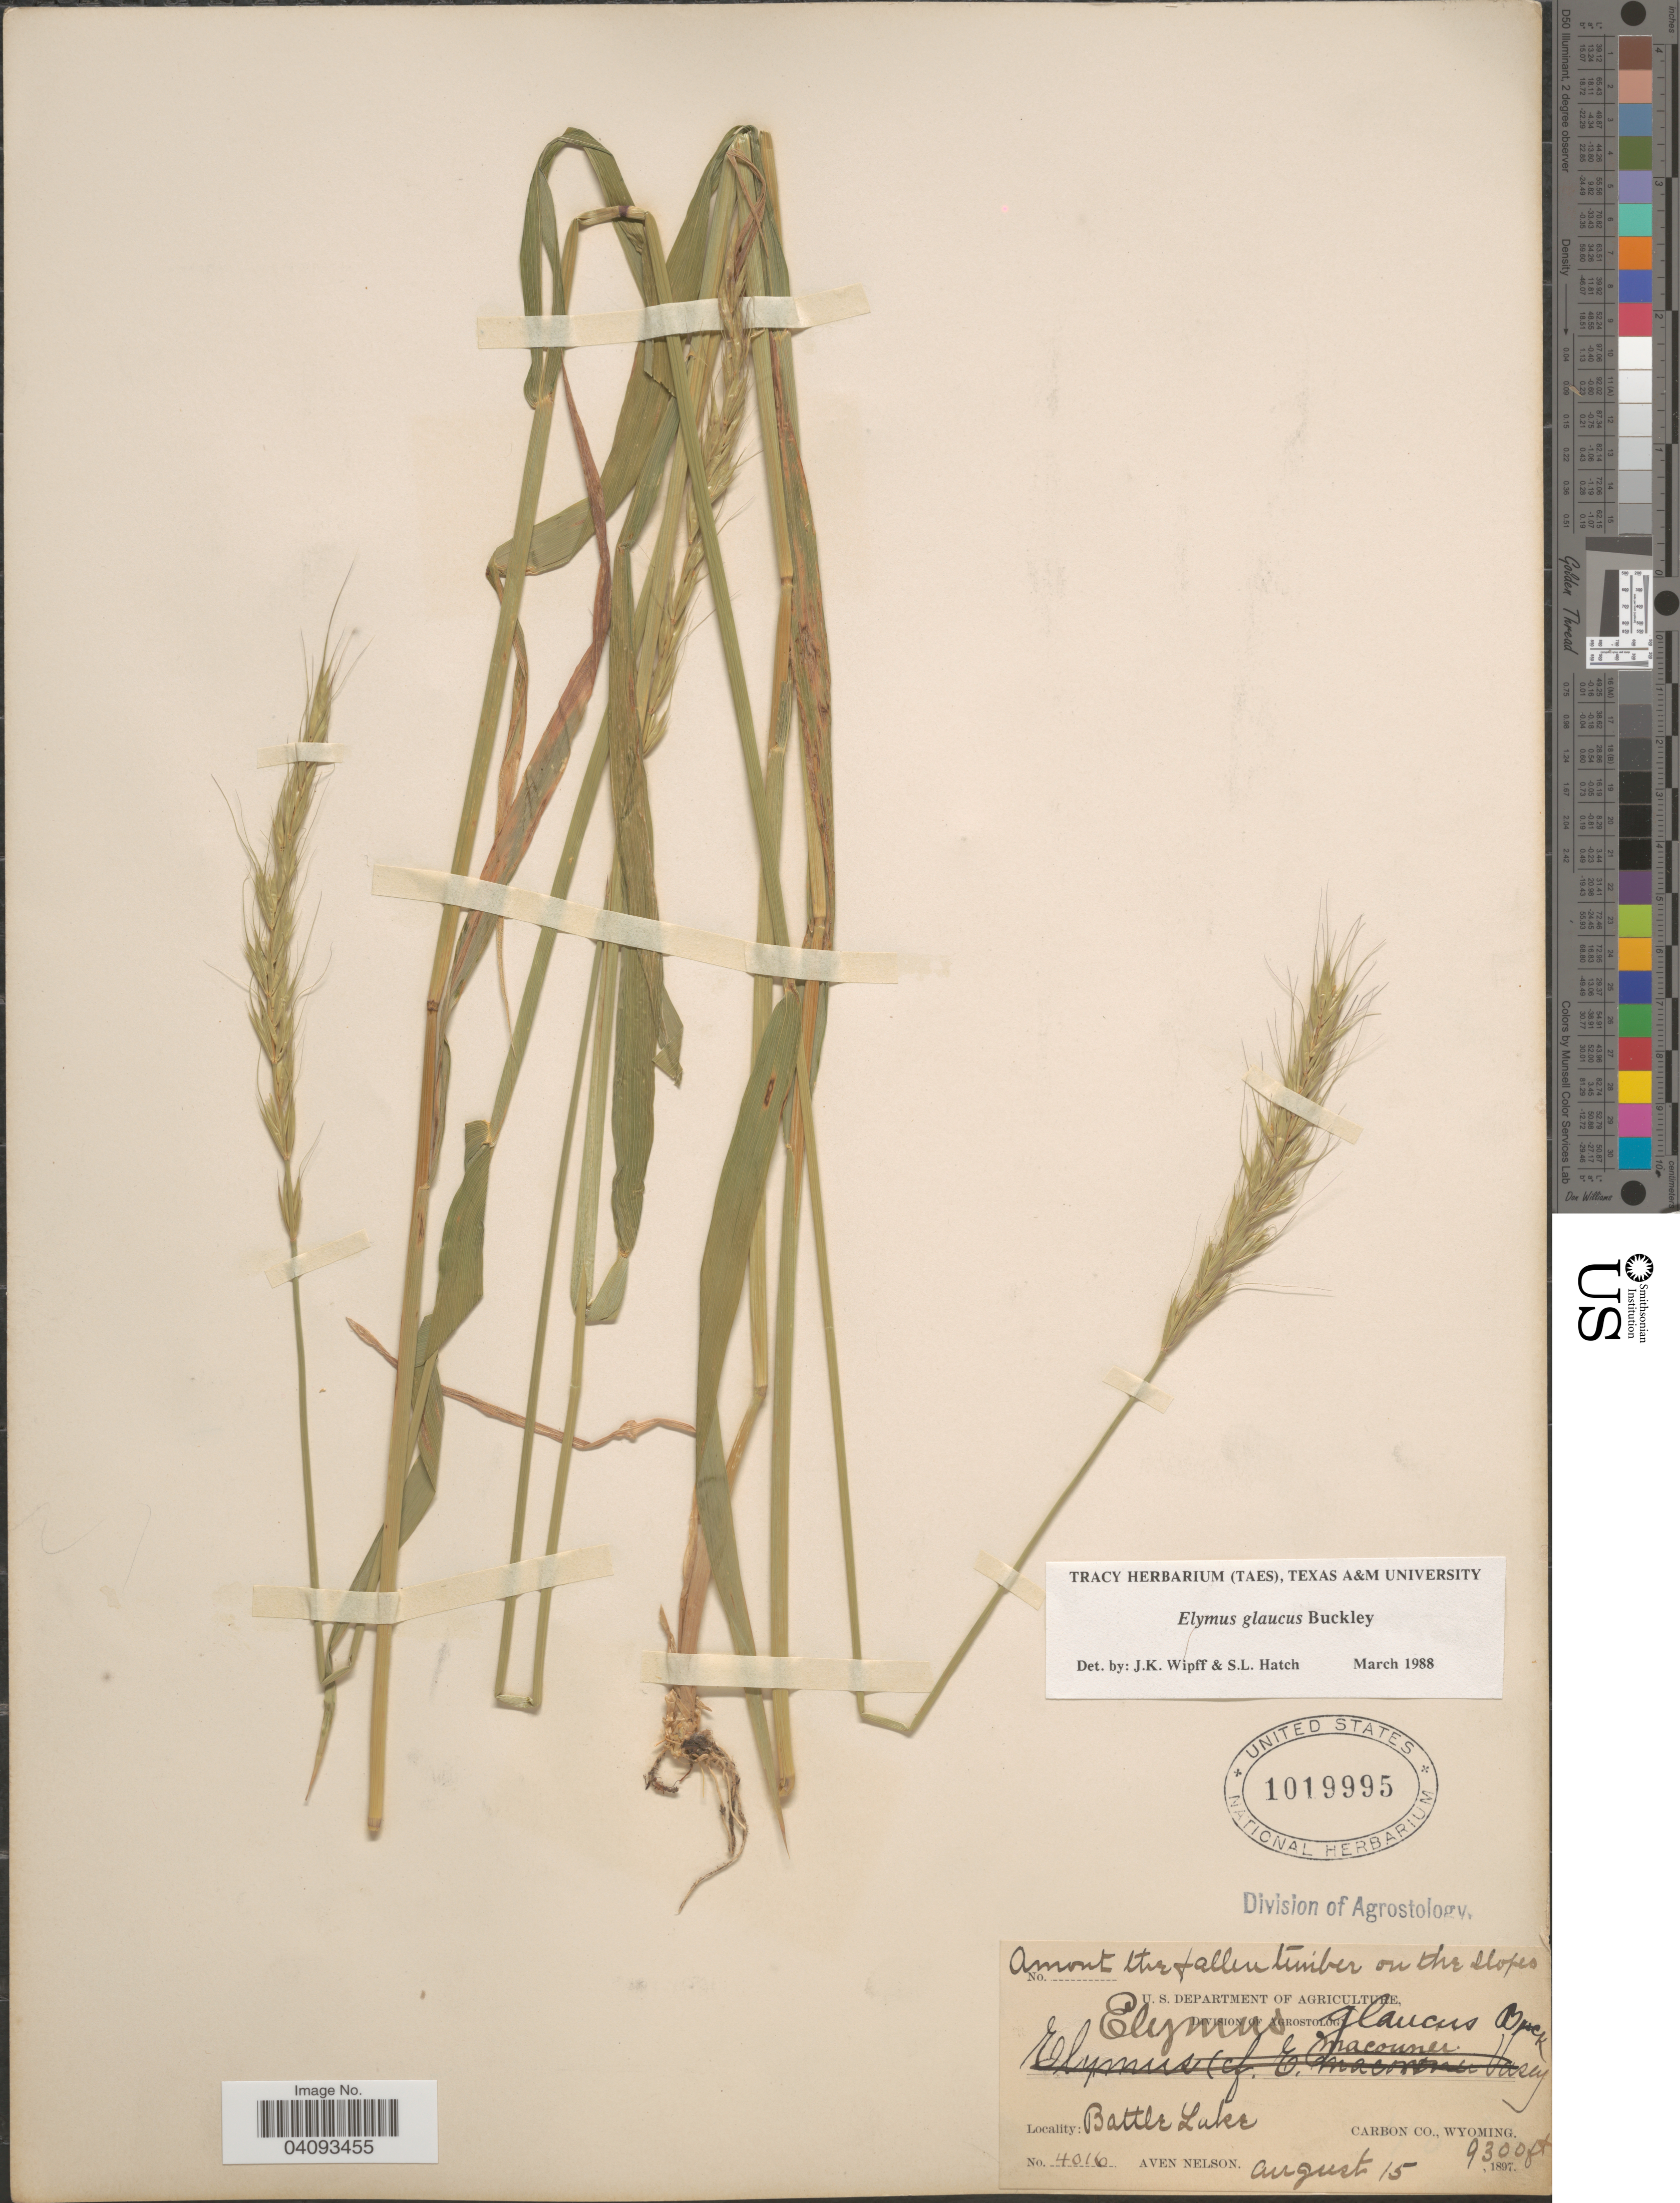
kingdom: Plantae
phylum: Tracheophyta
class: Liliopsida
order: Poales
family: Poaceae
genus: Elymus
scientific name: Elymus glaucus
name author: Buckley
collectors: A. Nelson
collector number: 4016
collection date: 1897-08-15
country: United States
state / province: Wyoming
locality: Battle Lake. Carbon Co.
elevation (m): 2835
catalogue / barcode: US 1019995